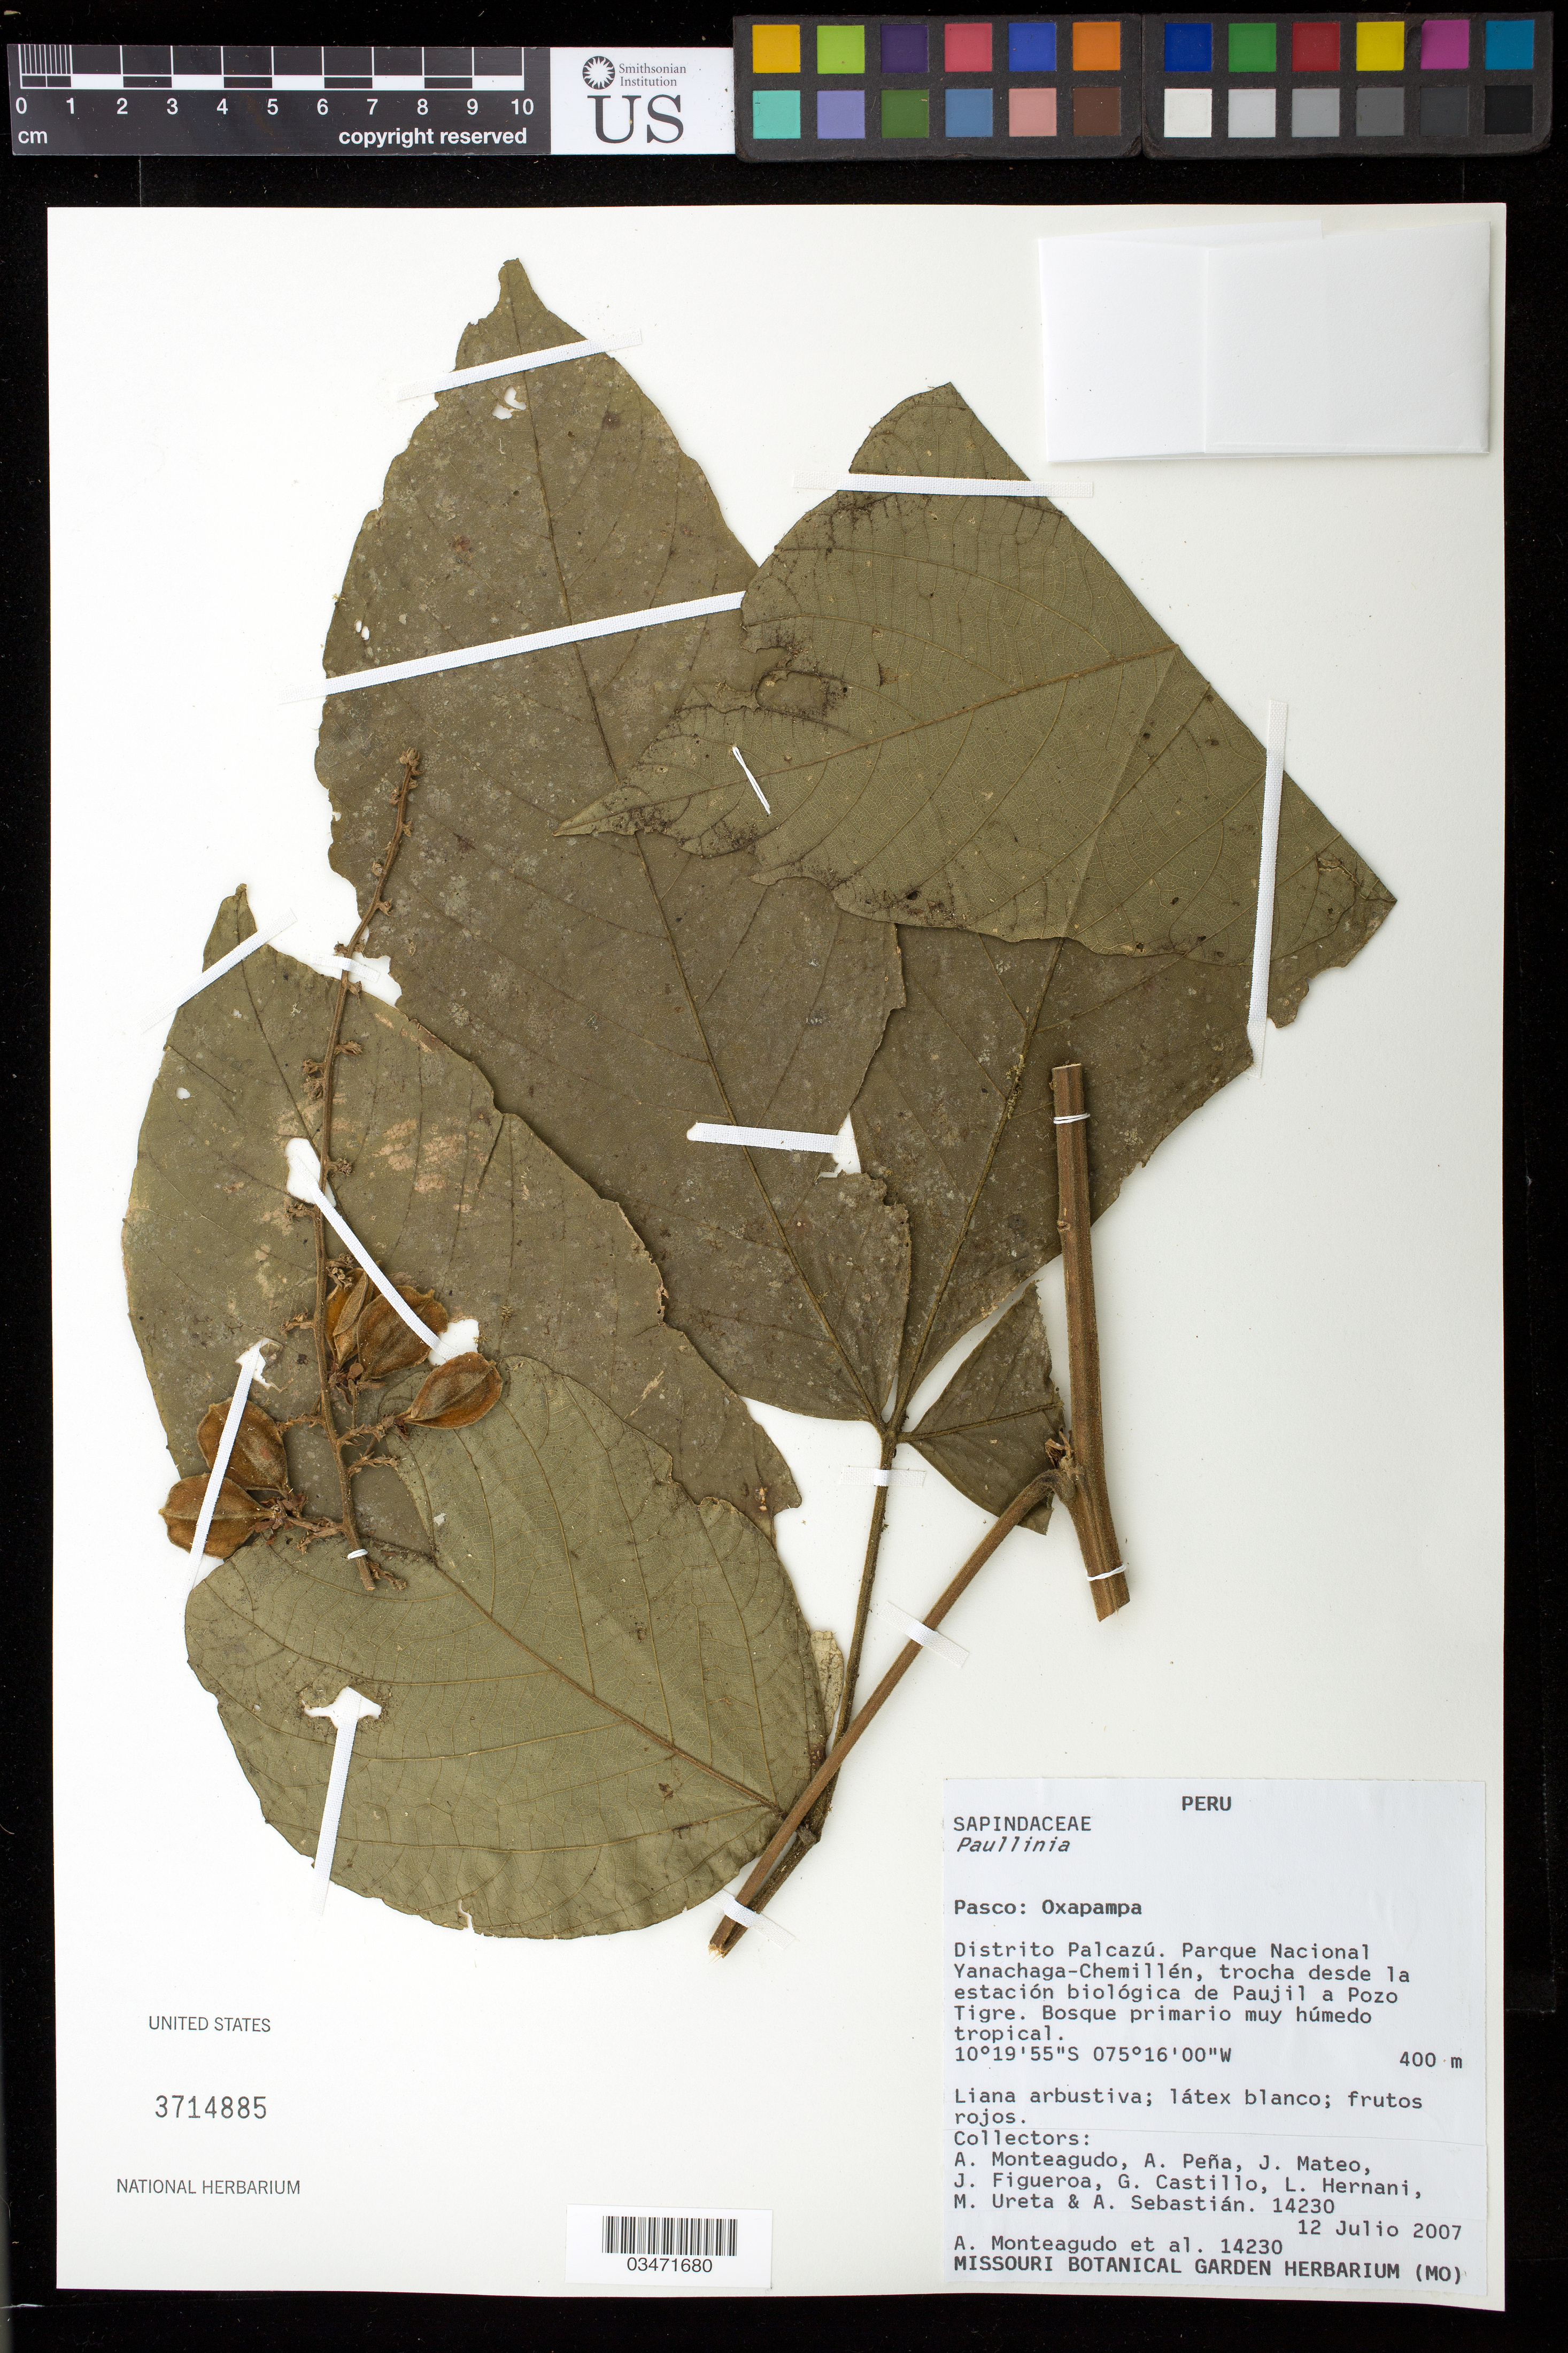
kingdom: Plantae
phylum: Tracheophyta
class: Magnoliopsida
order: Sapindales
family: Sapindaceae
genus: Paullinia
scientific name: Paullinia acutangula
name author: (Ruiz & Pav.) Pers.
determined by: Acevedo-Rodriguez, P., (US), Smithsonian Institution - National Museum of Natural History (UNITED STATES)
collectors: A. Monteagudo, A. Pena, J. Mateo, J. Figueroa, G. Castillo, L. Hernani, M. Ureta & A. Sebastian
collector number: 14230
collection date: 2007-07-12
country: Peru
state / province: Pasco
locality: Oxapampa. Distrito Palcazú. Parque Nacional Yanachaga-Chemillén, trocha desde la estación biológica de Paujil a Pozo Tigre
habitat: Bosque primario muy húmedo tropical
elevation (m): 400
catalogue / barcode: US 3714885